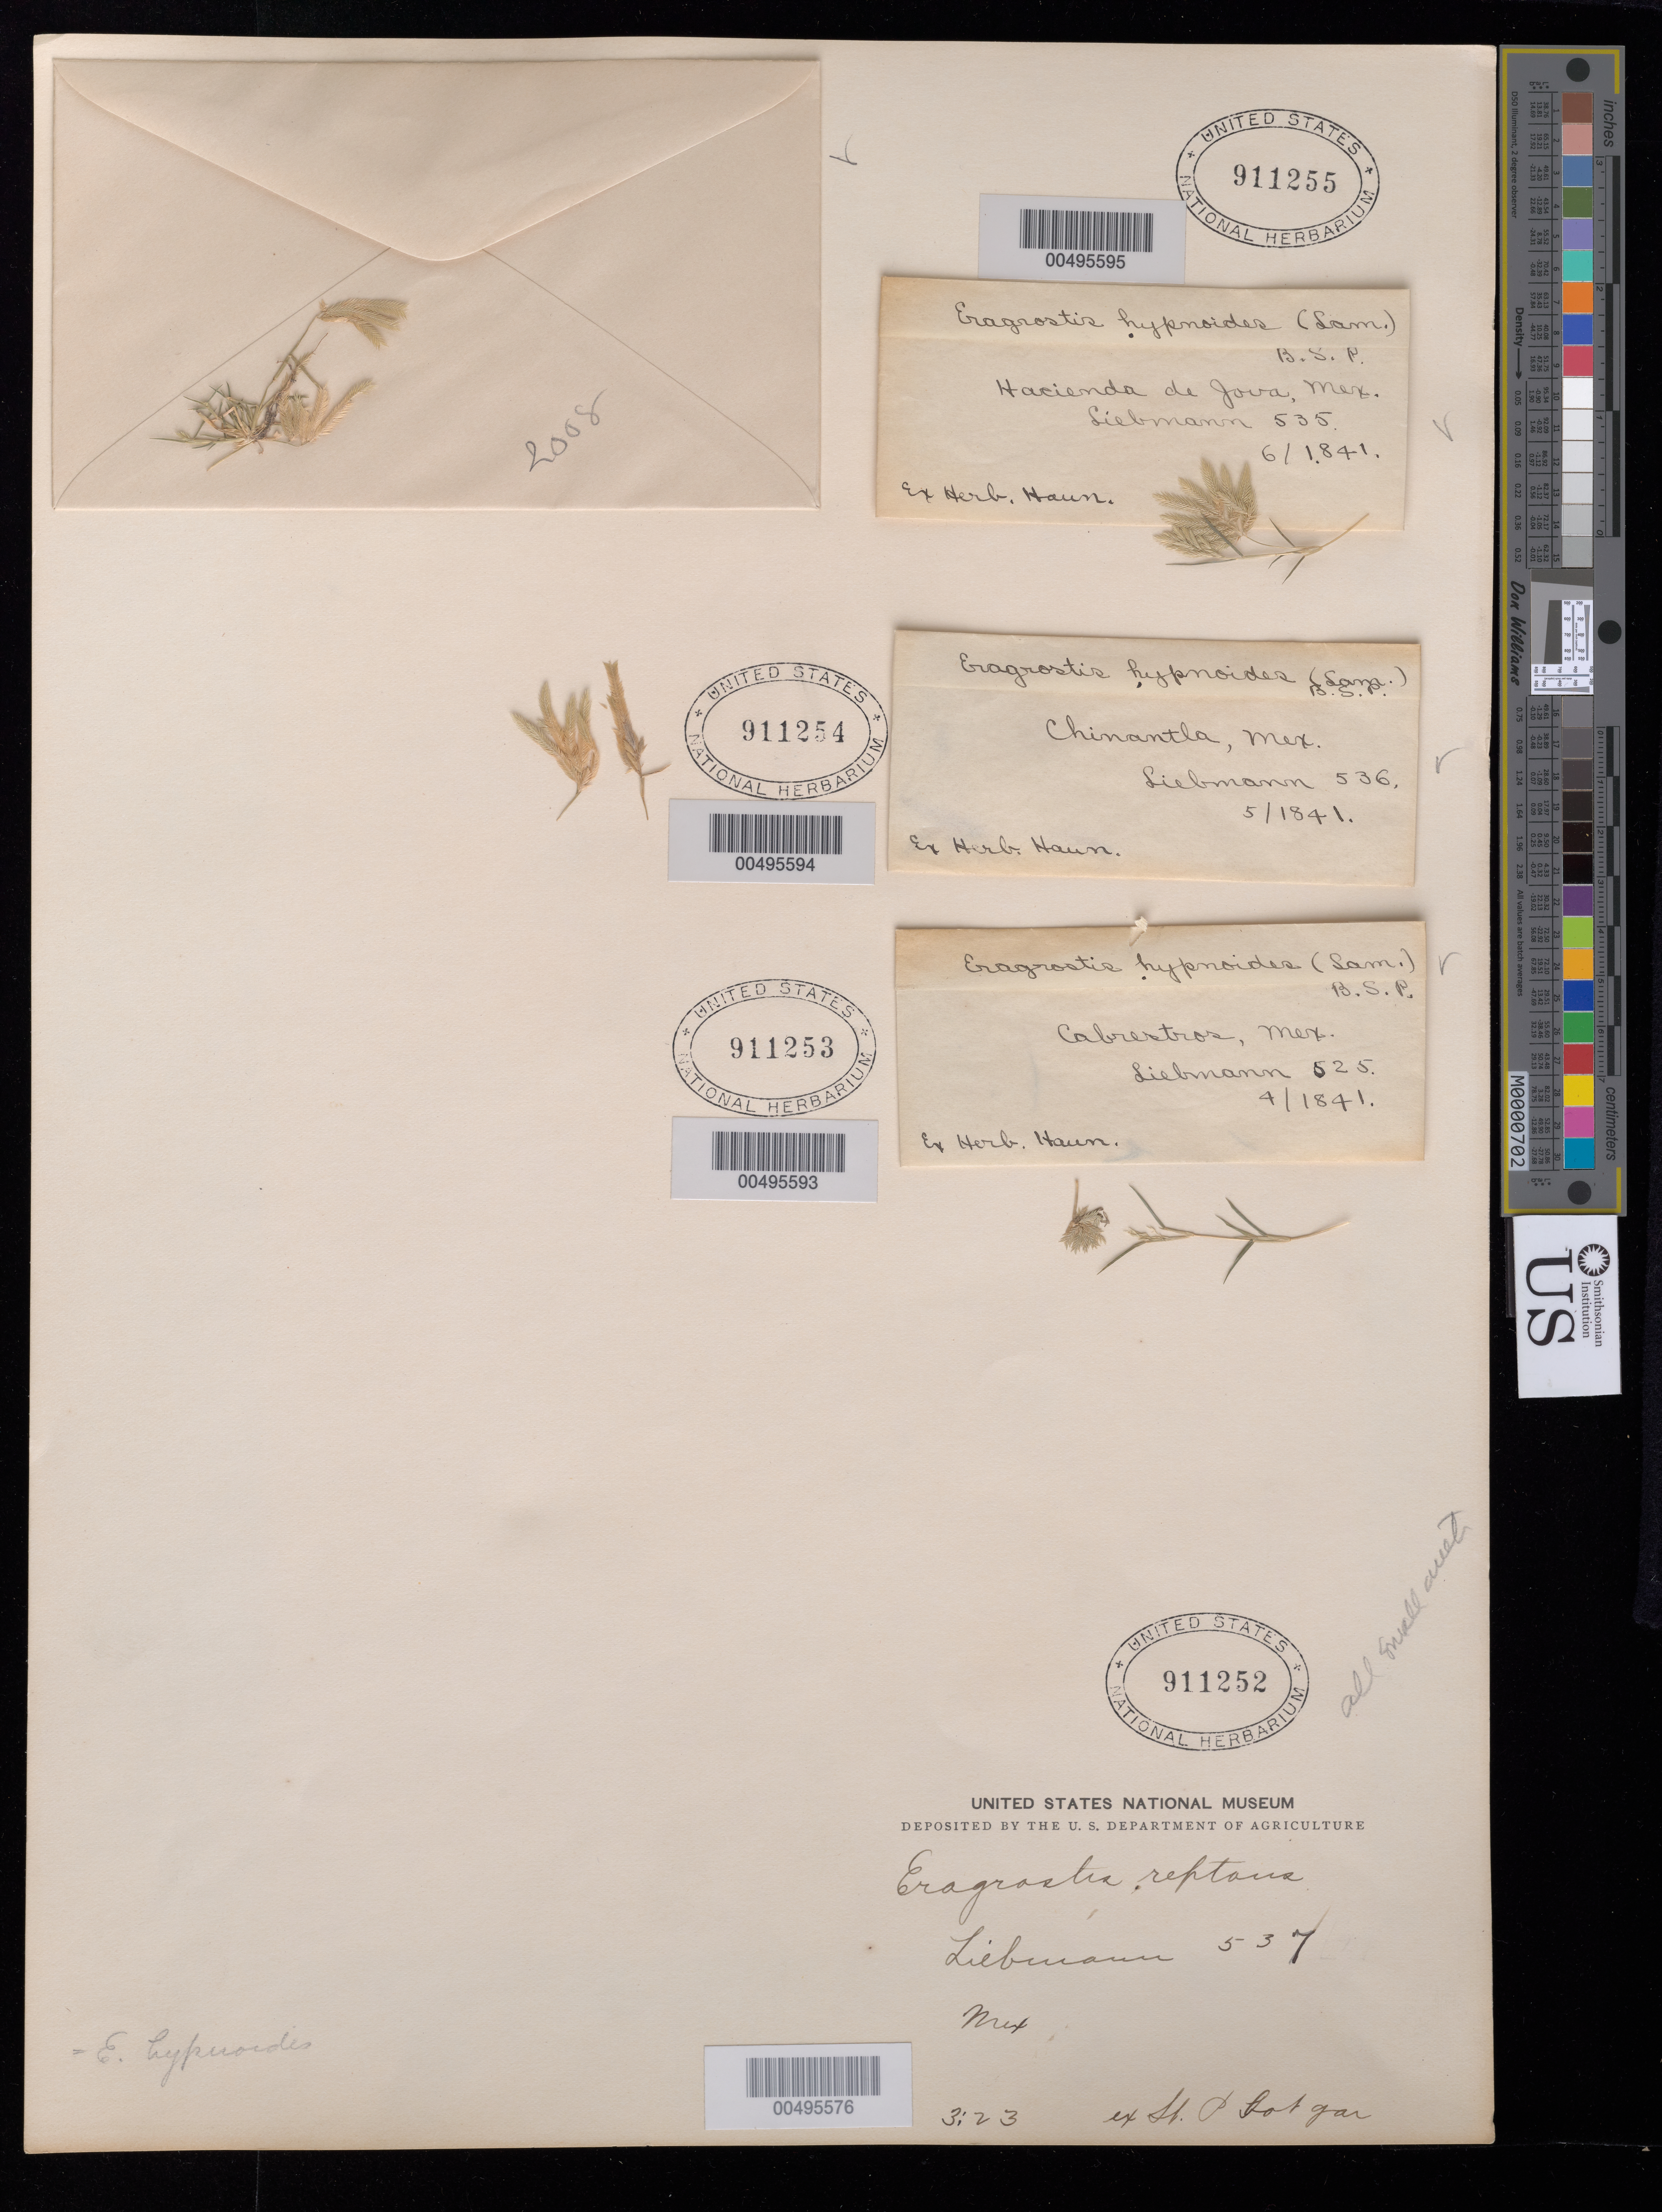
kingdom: Plantae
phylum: Tracheophyta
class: Liliopsida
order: Poales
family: Poaceae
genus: Eragrostis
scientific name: Eragrostis hypnoides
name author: (Lam.) Britton, Stearns & Poggenb.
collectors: F. M. Liebmann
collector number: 537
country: Mexico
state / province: Jalisco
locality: San Ramon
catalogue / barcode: US 911252